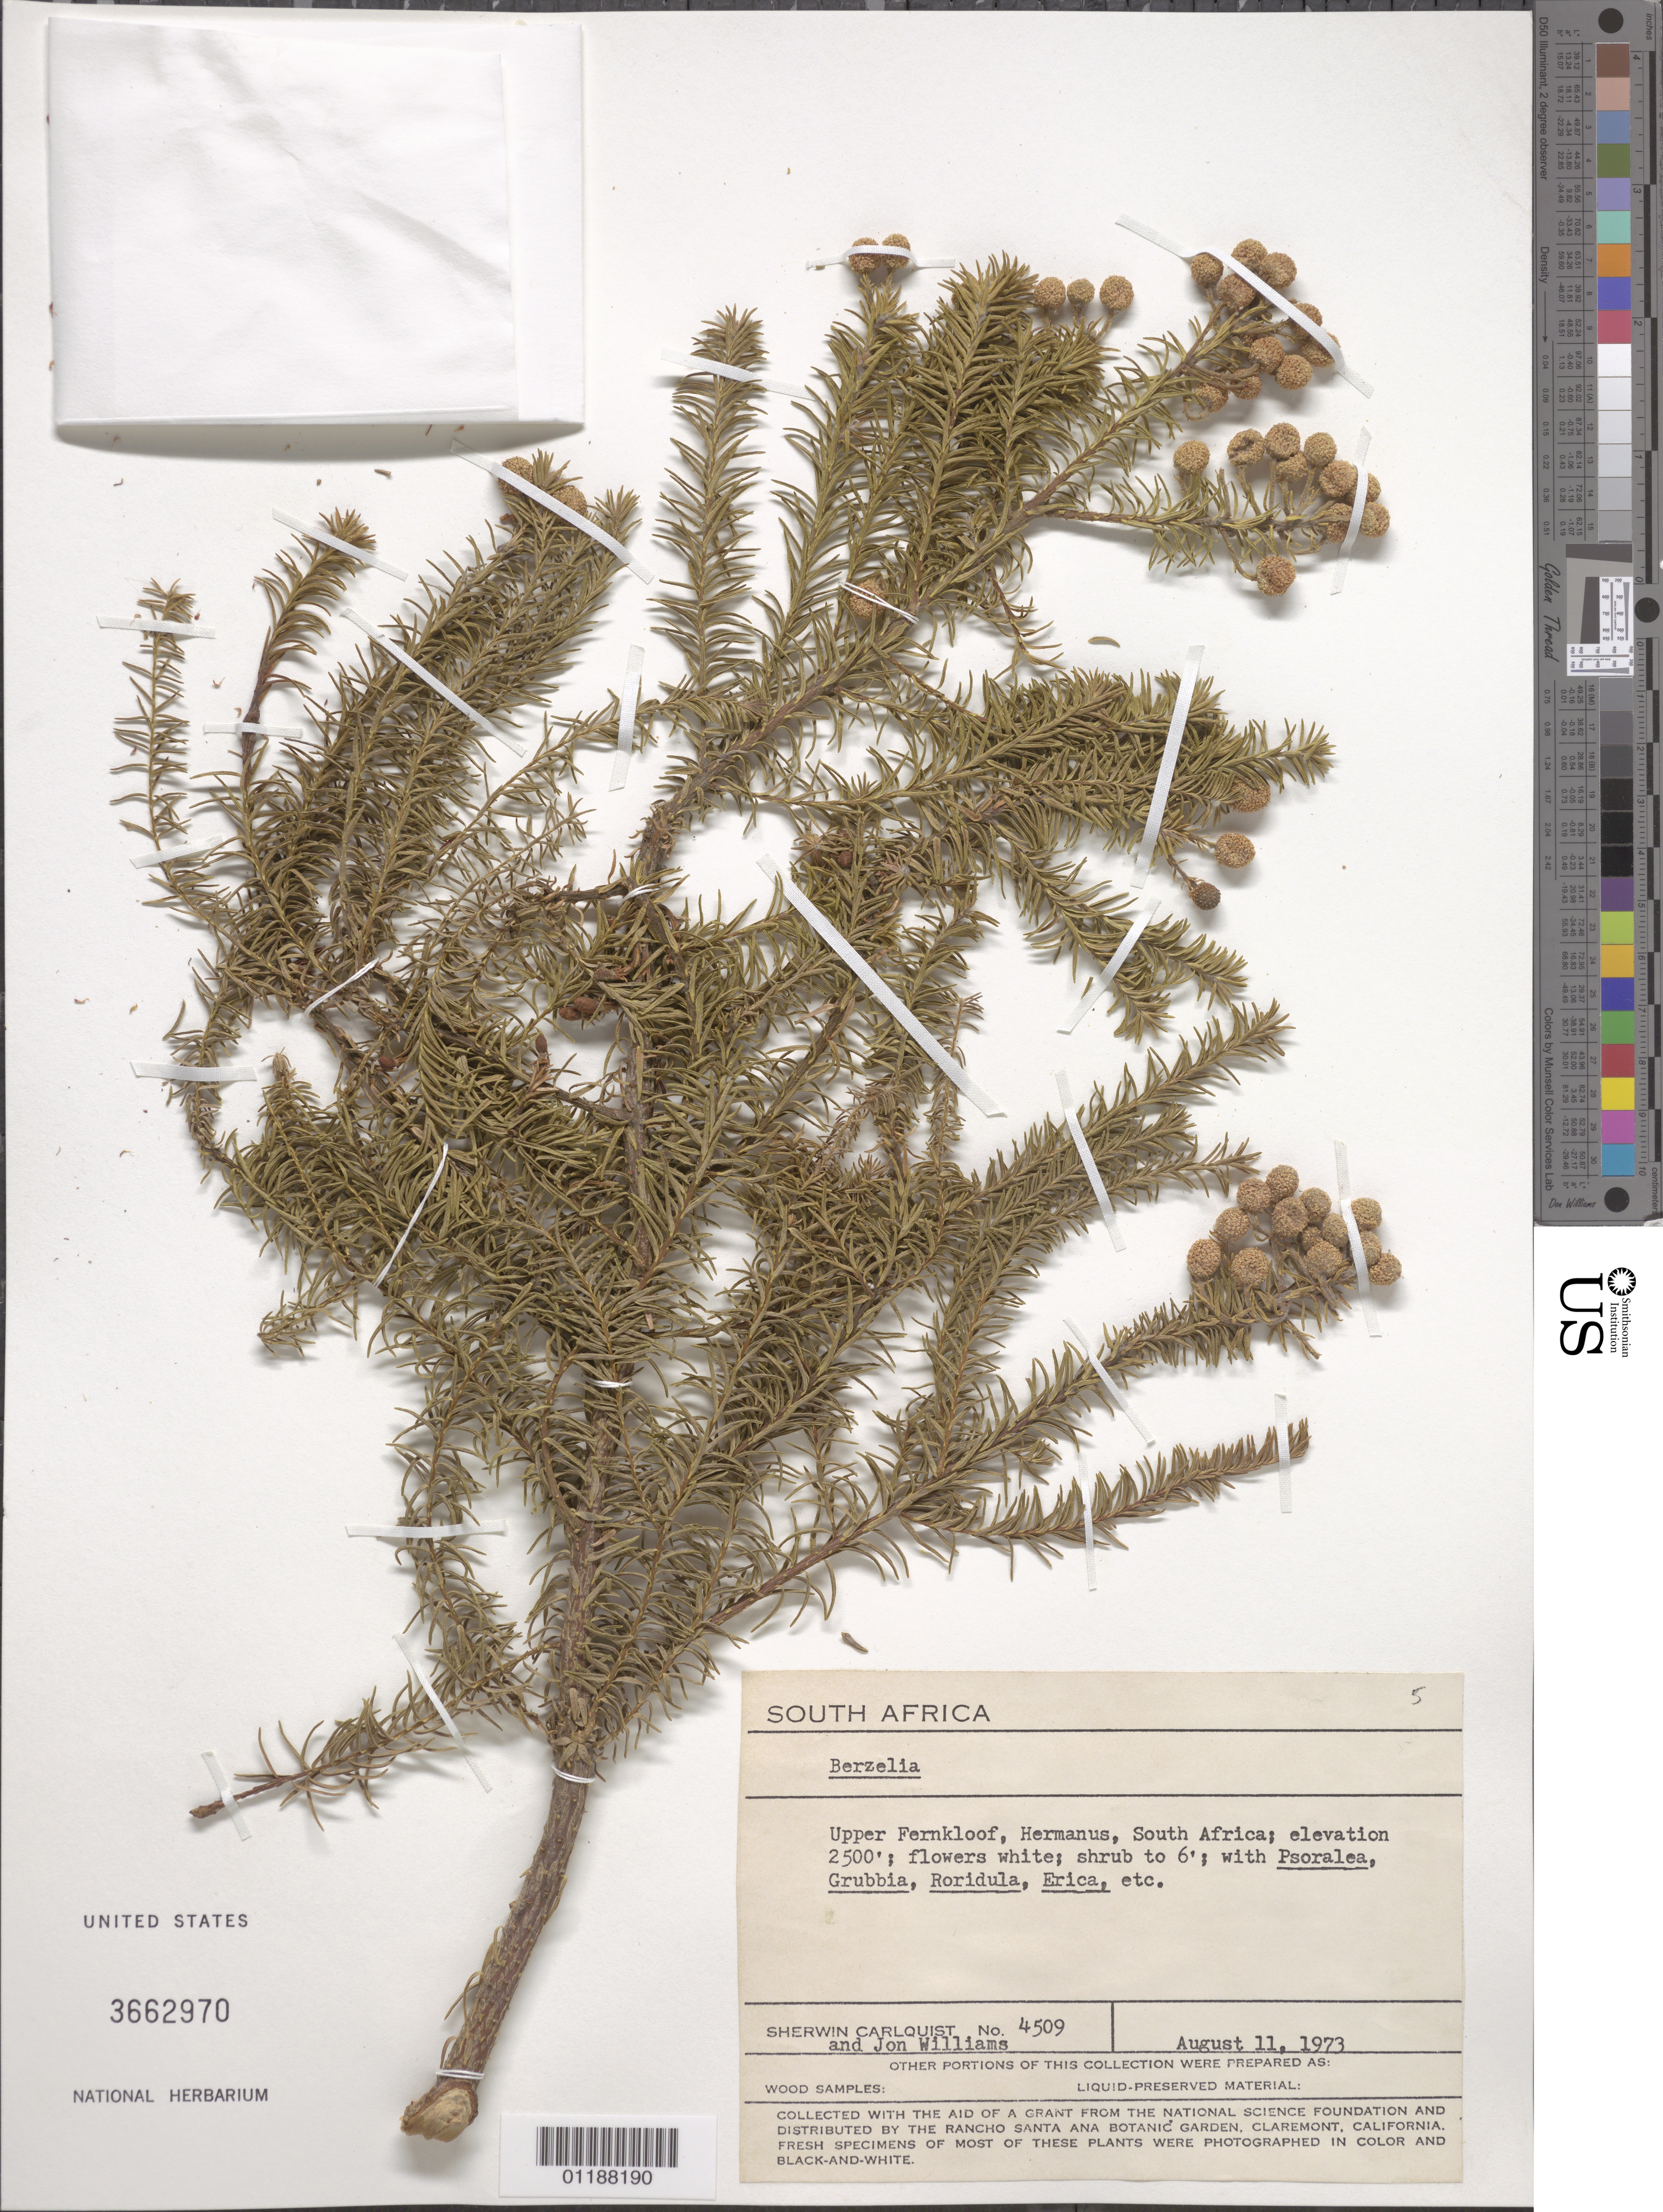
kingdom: Plantae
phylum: Tracheophyta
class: Magnoliopsida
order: Bruniales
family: Bruniaceae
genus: Berzelia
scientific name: Berzelia sp.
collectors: S. Carlquist & J. Williams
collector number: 4509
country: South Africa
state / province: Limpopo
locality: Fernkloof, Hermanus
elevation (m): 762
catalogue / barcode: US 3662970